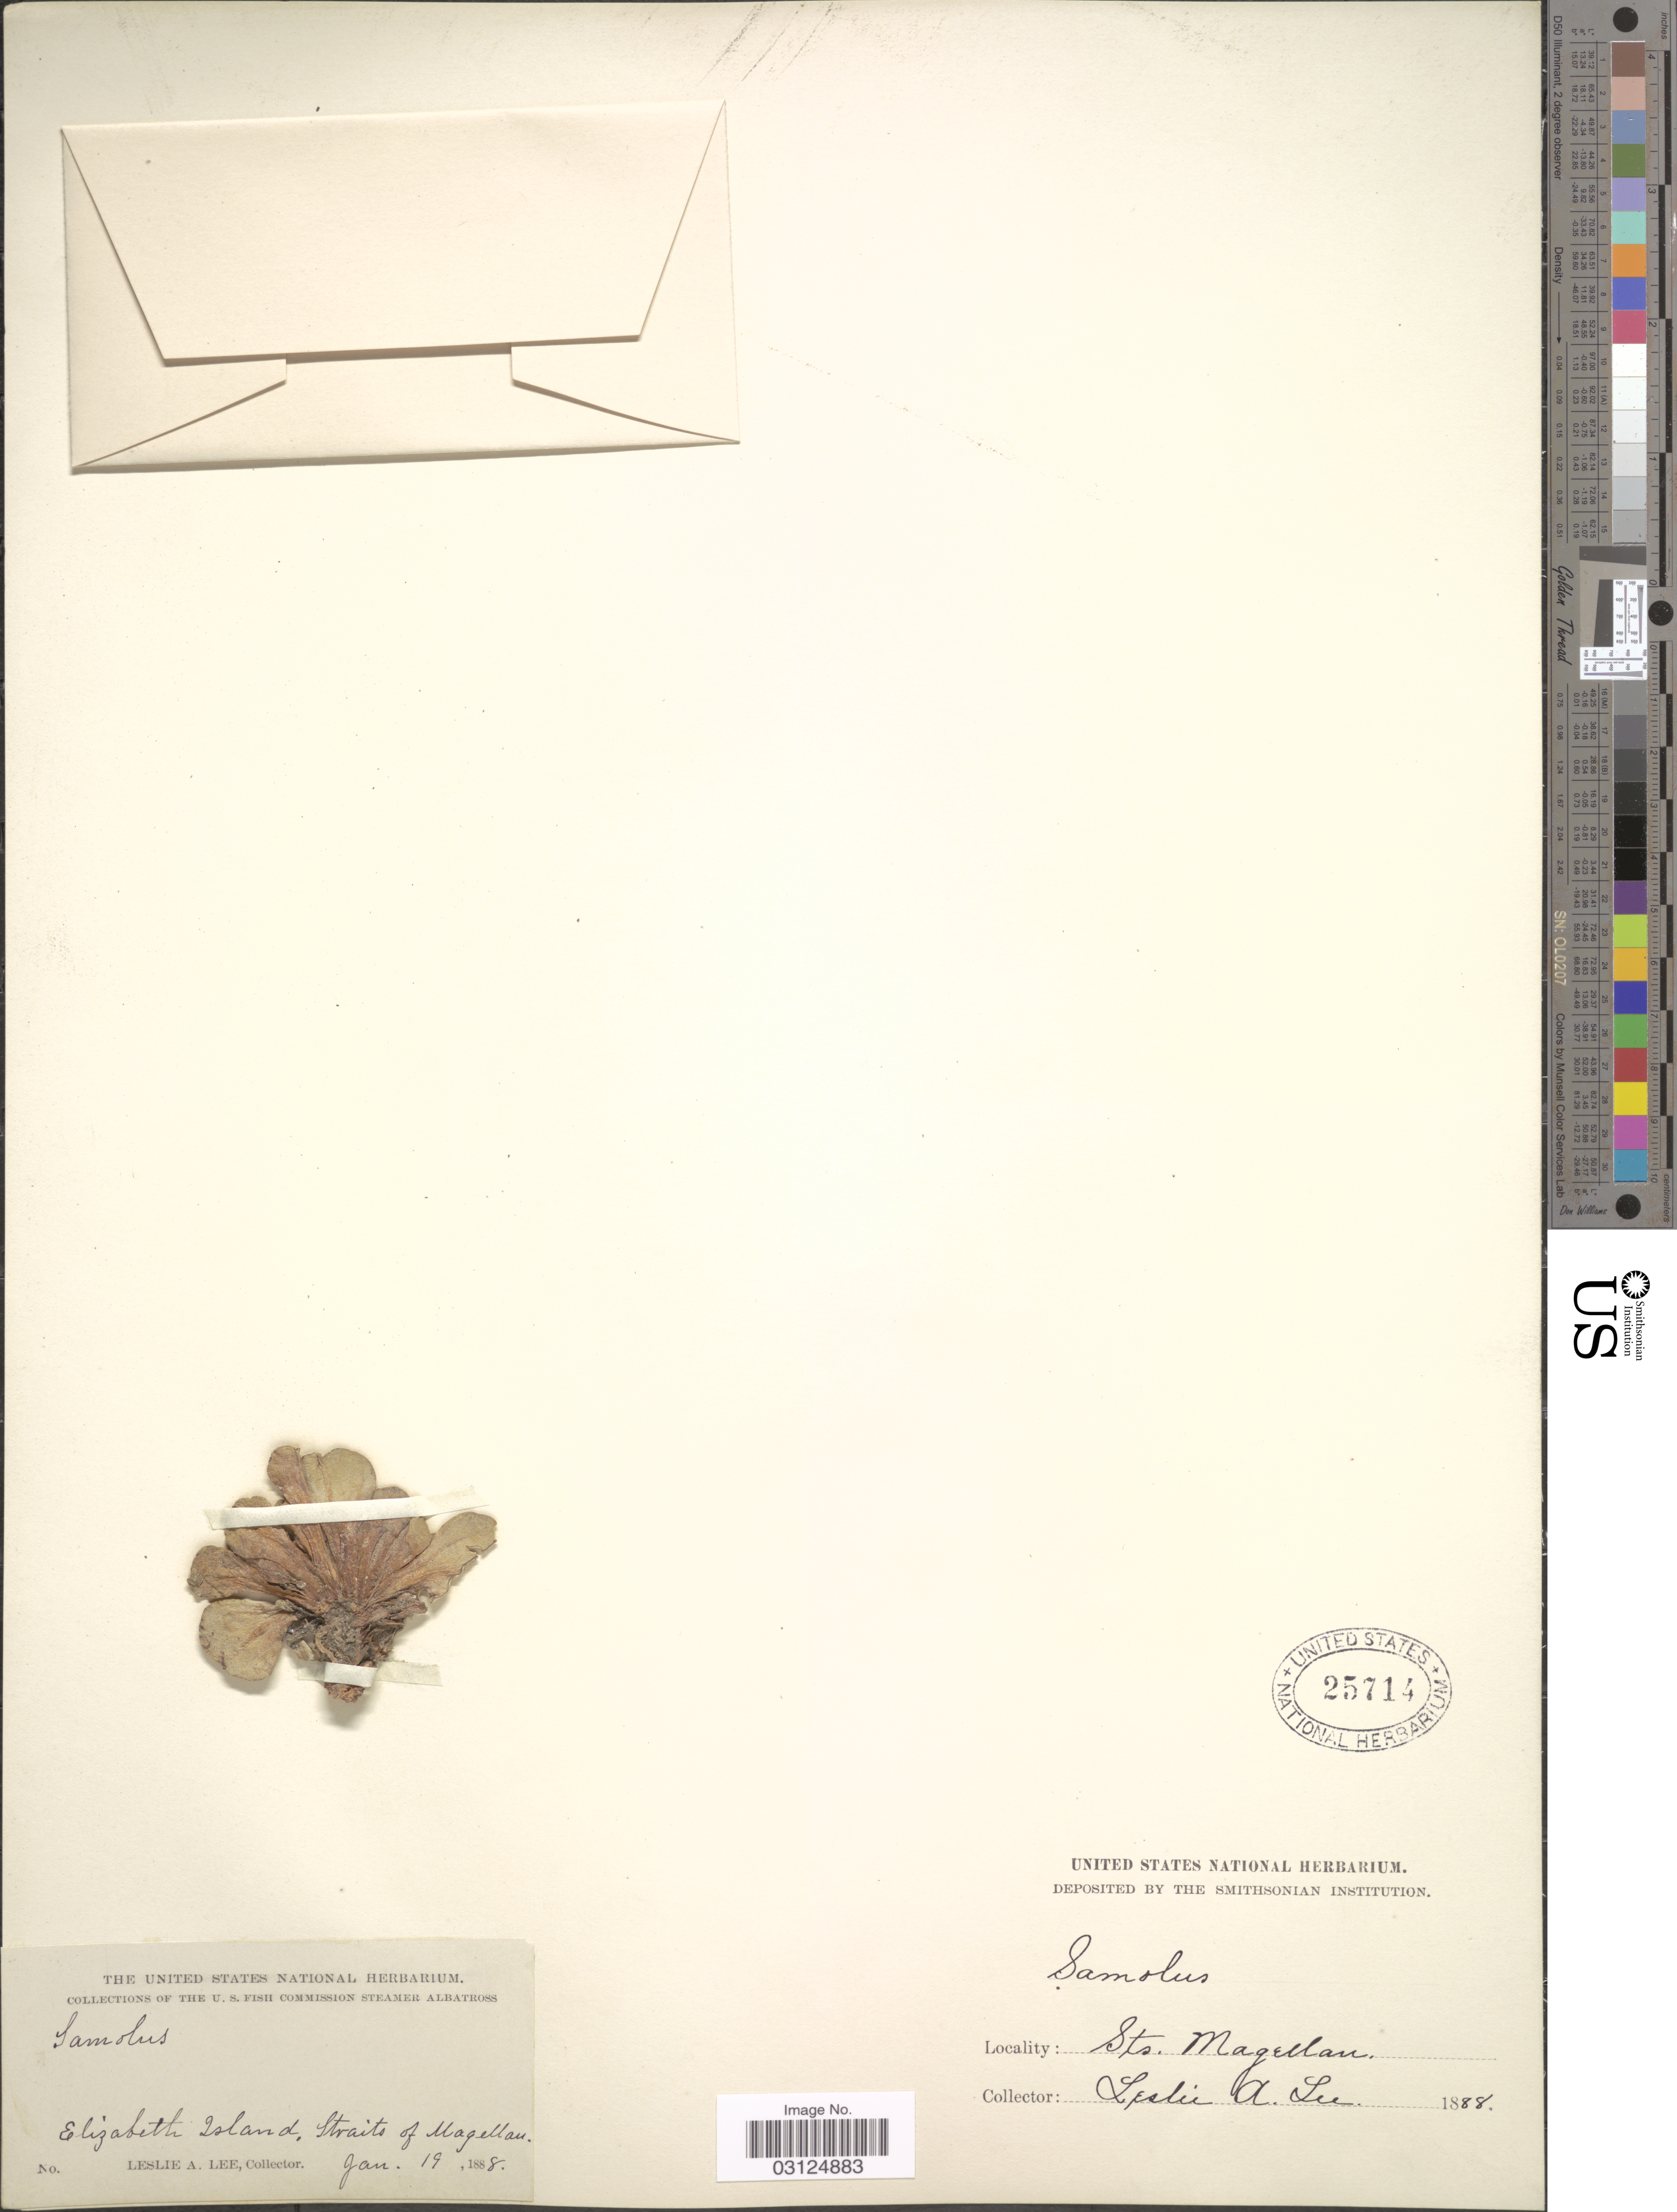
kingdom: Plantae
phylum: Tracheophyta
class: Magnoliopsida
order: Ericales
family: Primulaceae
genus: Samolus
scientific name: Samolus spathulatus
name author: (Cav.) Duby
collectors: L. Lee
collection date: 1888-01-19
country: Chile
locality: Elizabeth Island, Straits of Magellan.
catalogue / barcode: US 25714